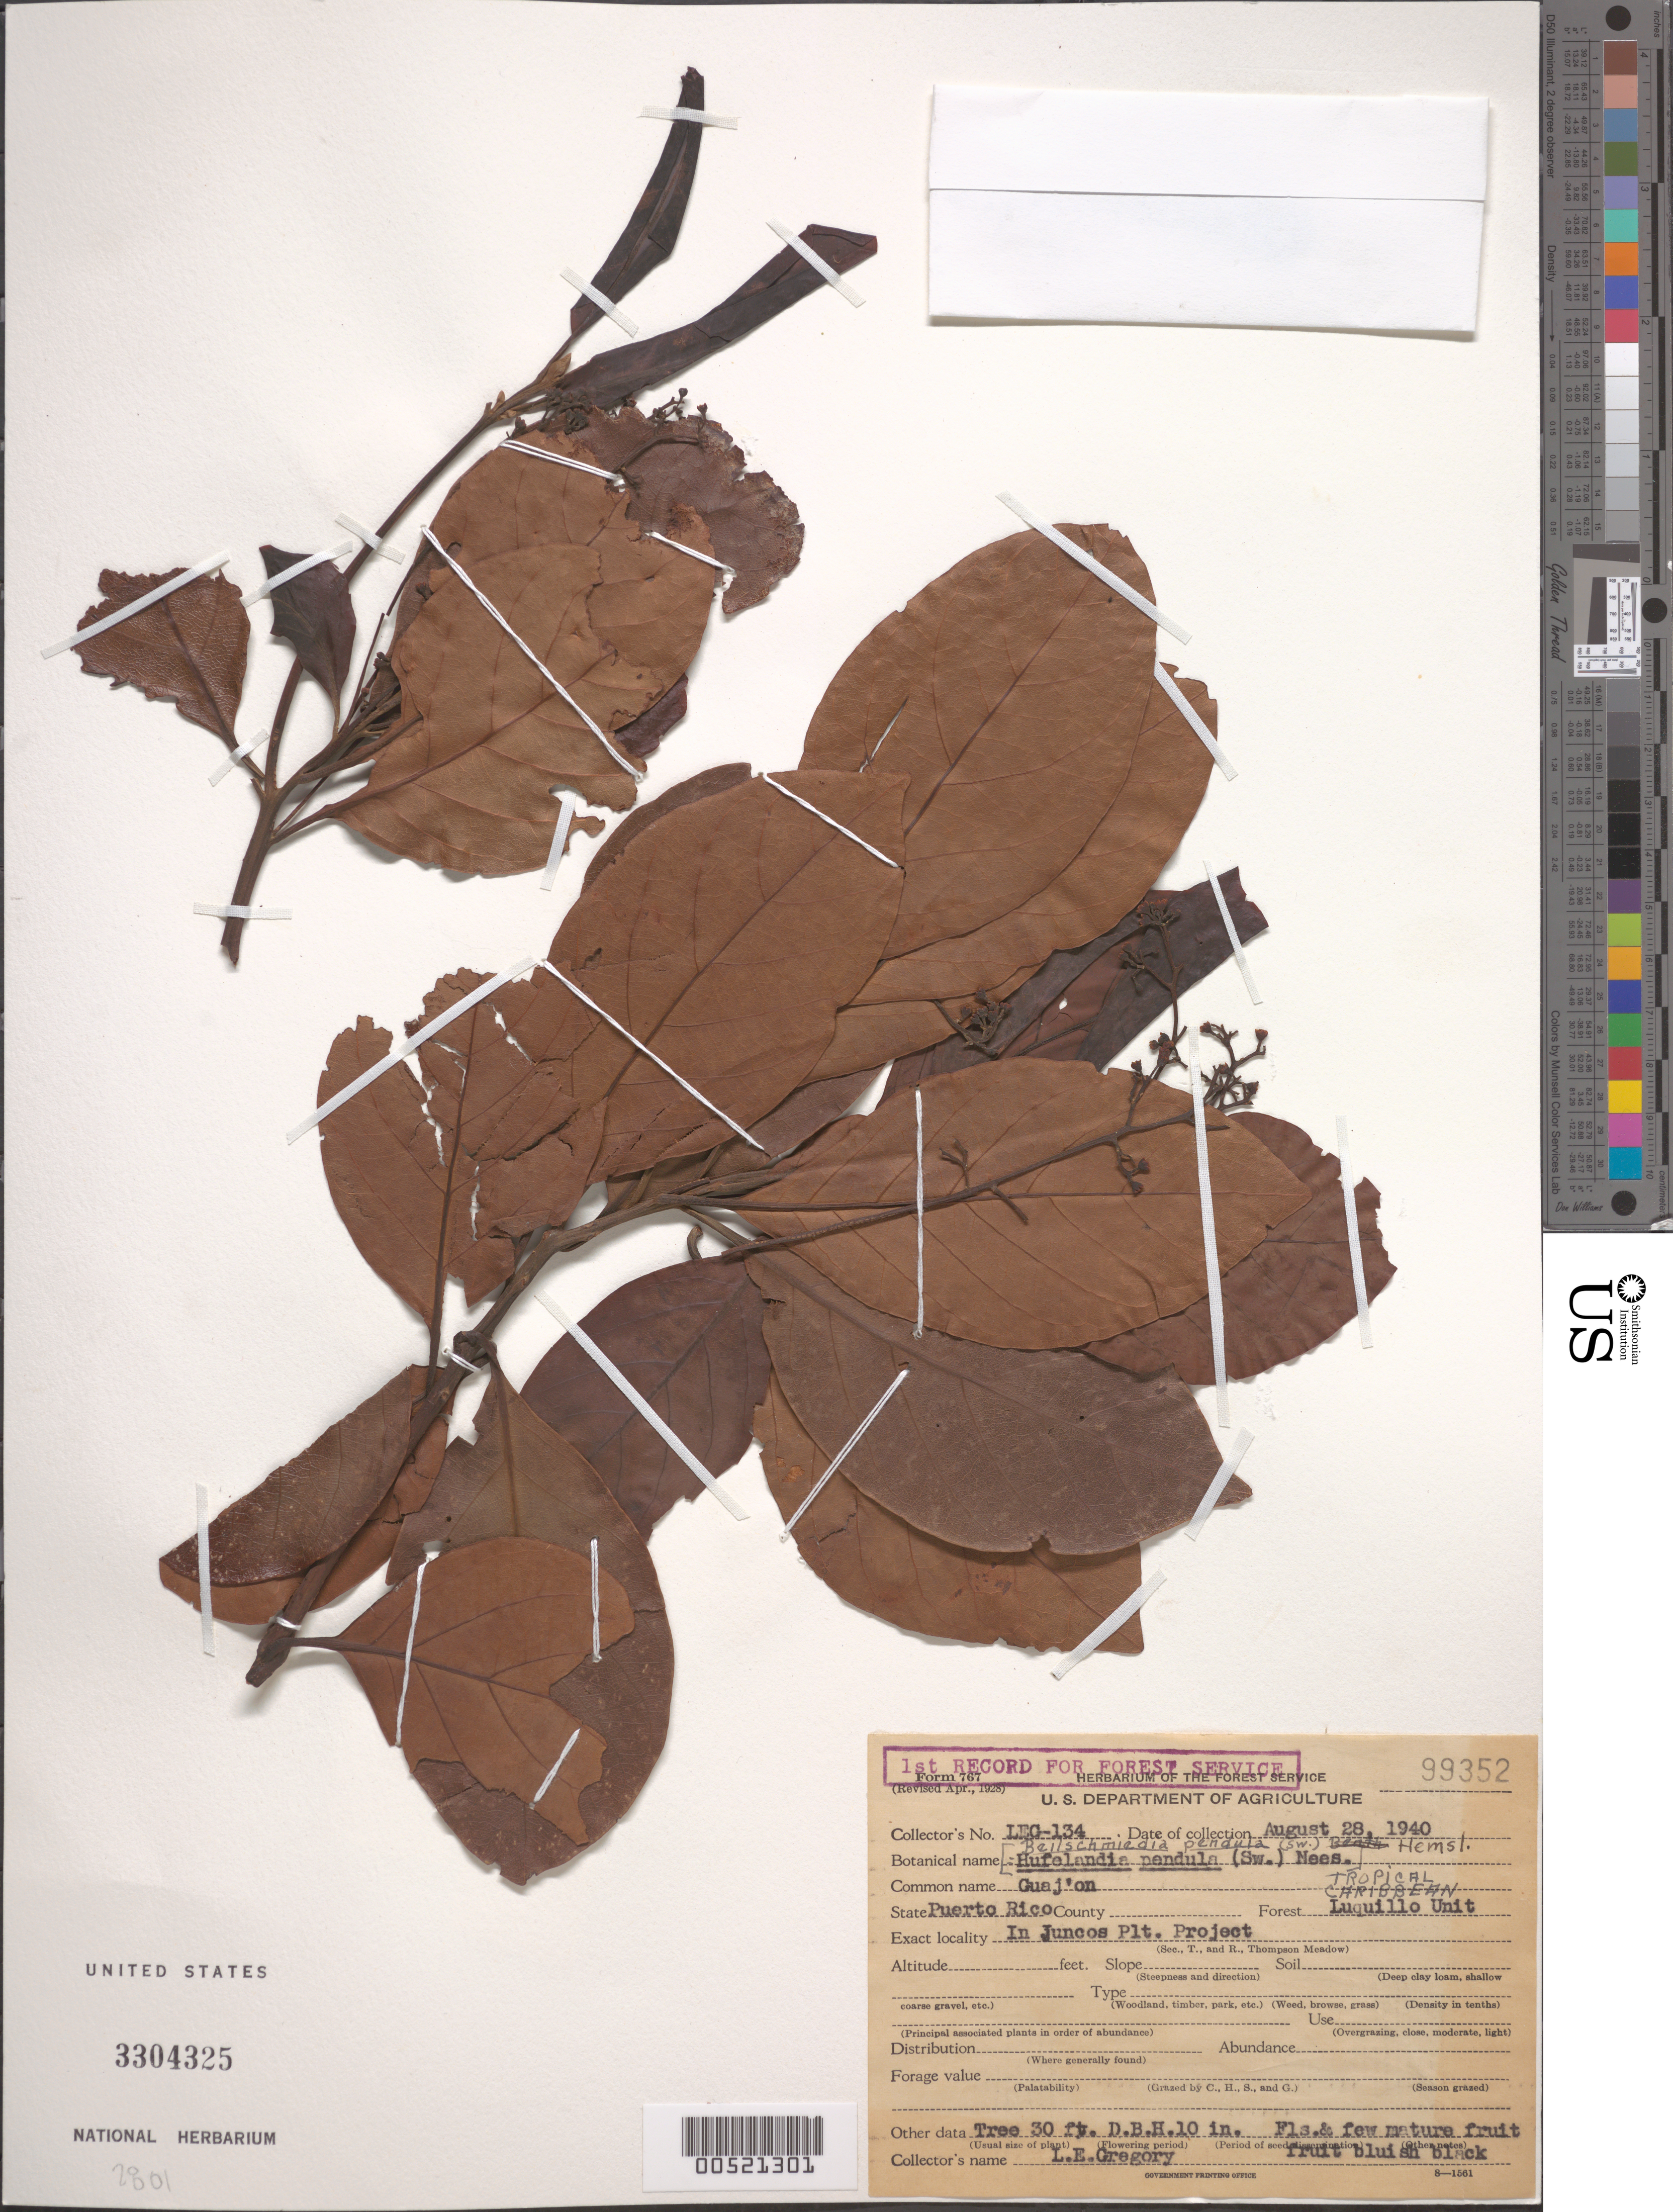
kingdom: Plantae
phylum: Tracheophyta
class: Magnoliopsida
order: Laurales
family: Lauraceae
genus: Beilschmiedia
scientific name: Beilschmiedia pendula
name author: (Sw.) Hemsl.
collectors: L. E. Gregory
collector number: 134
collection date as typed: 28 Aug 1940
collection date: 1940-08-28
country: Puerto Rico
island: Greater Antilles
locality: Caribbean National Forest: Luquillo Unit, in Juncos Pit. Project.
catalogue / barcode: US 3304325